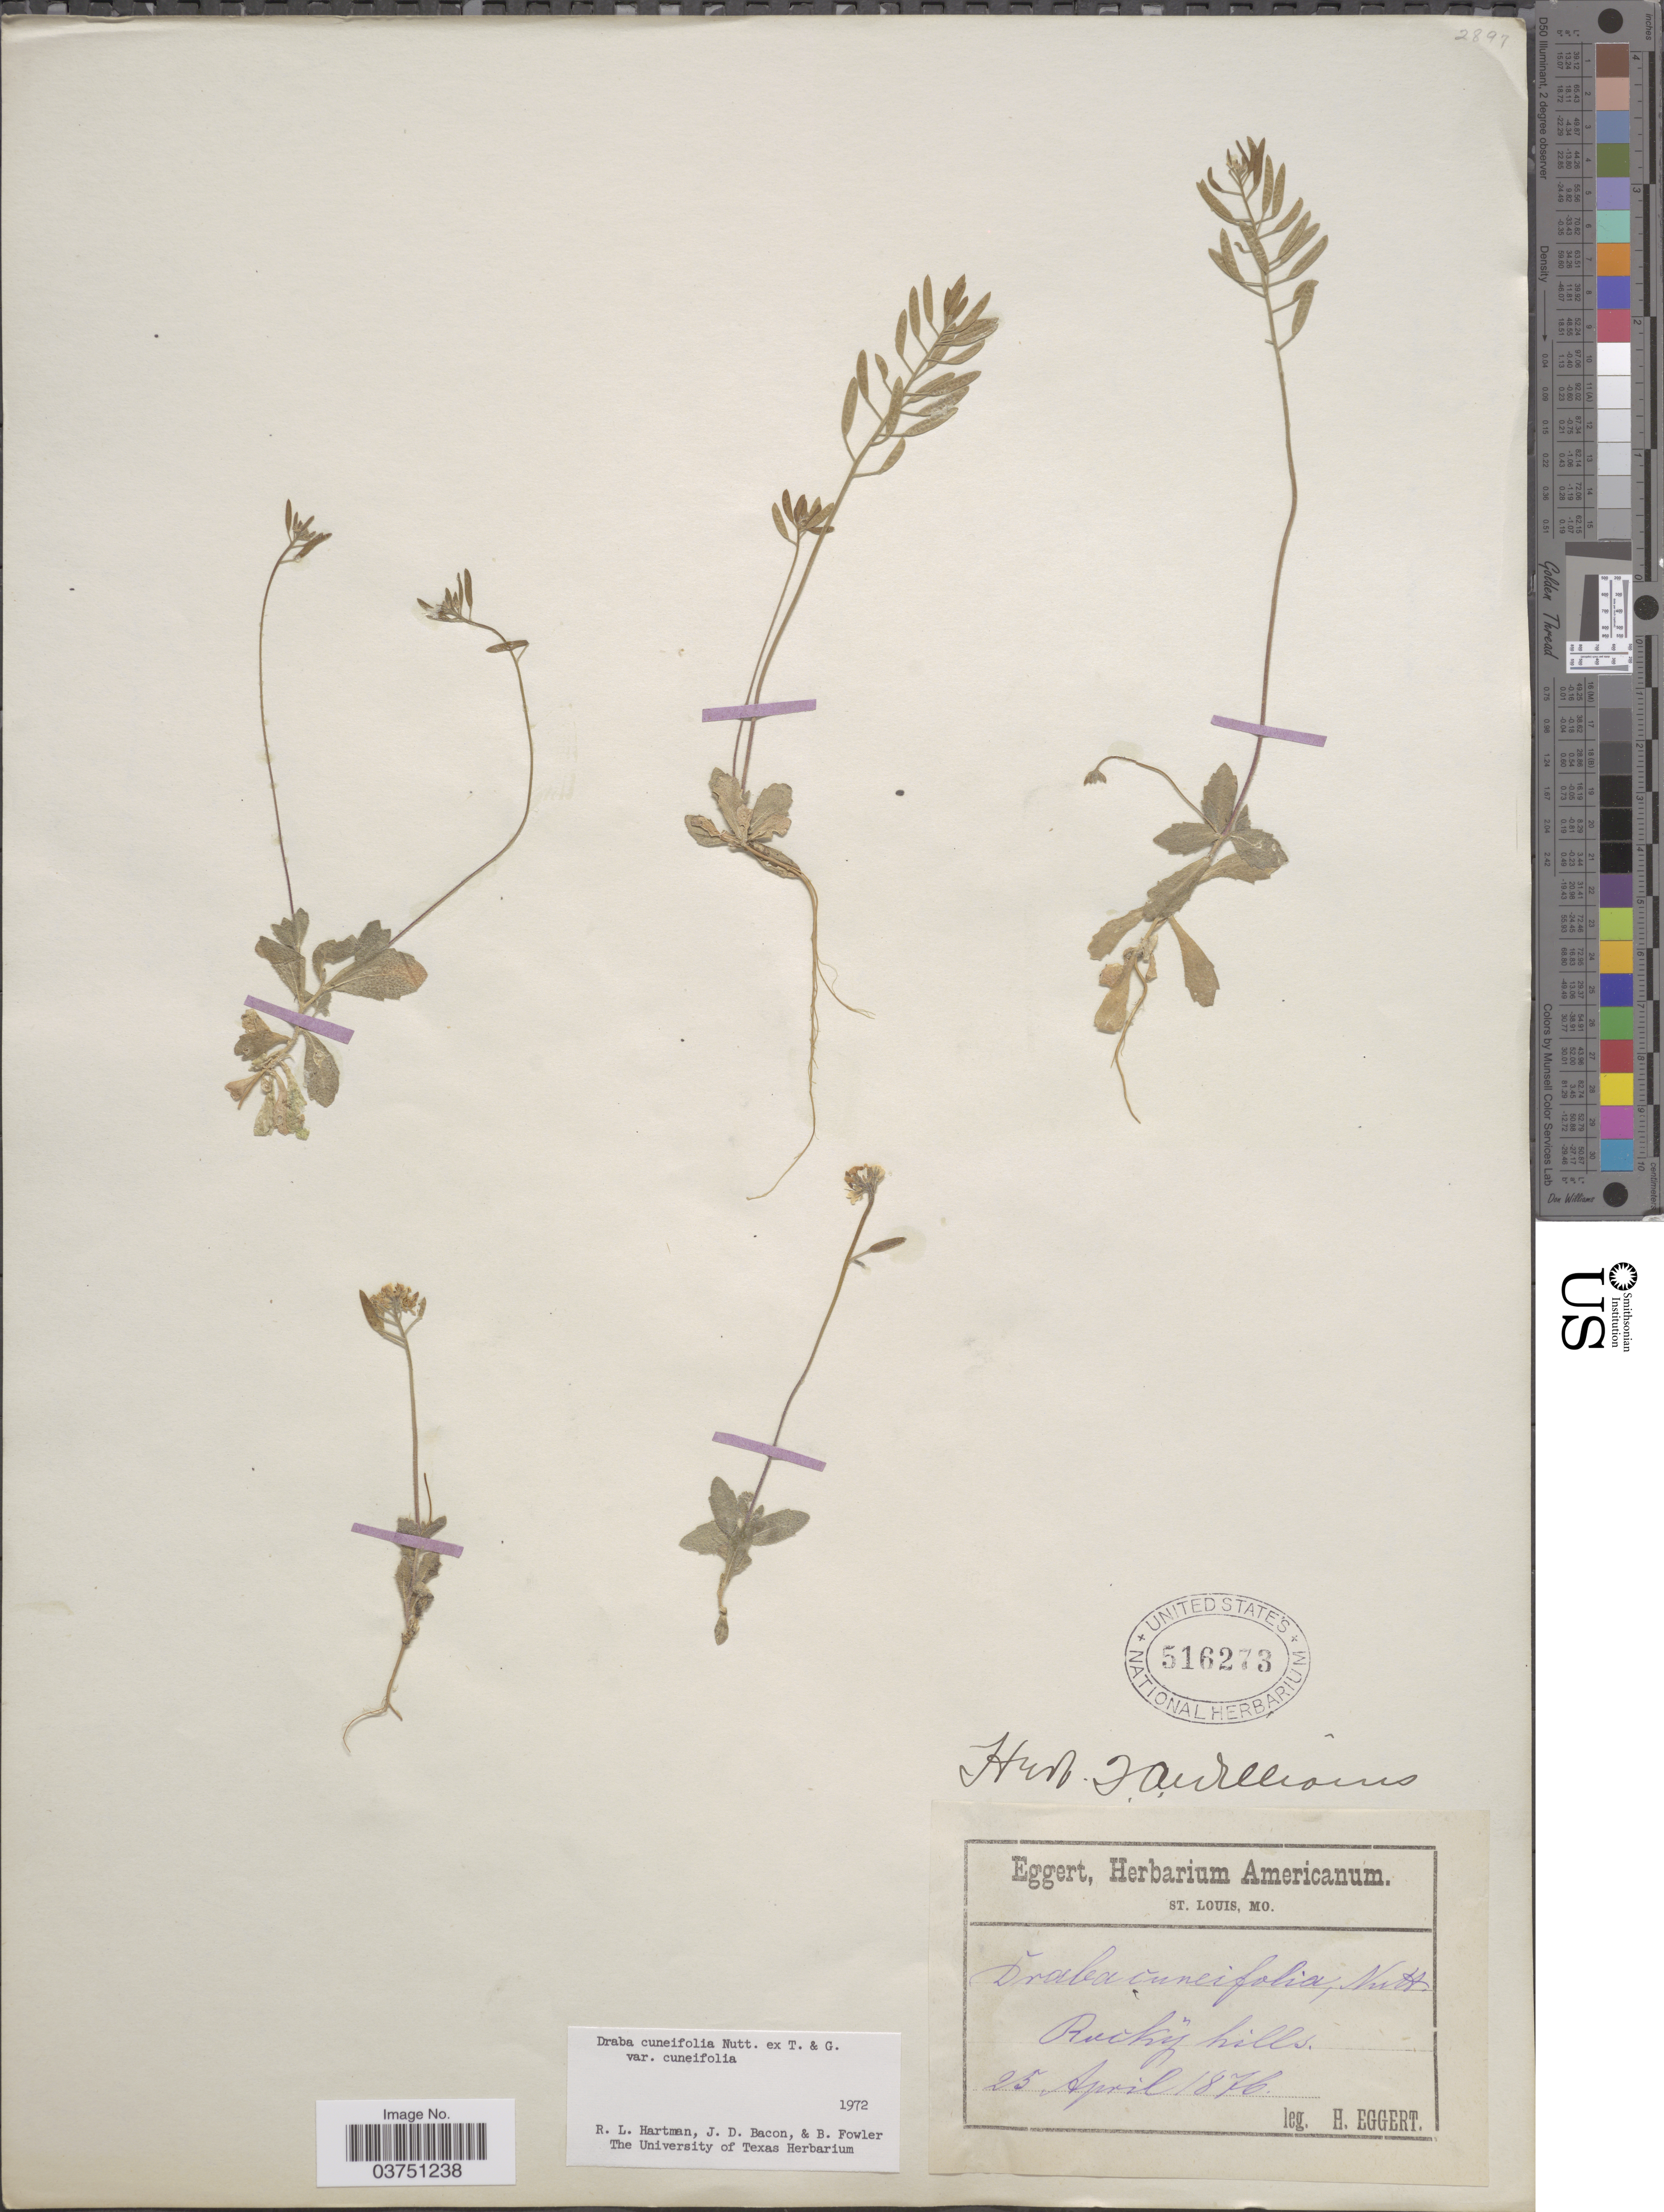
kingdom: Plantae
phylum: Tracheophyta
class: Magnoliopsida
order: Brassicales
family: Brassicaceae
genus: Draba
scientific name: Draba cuneifolia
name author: Nutt.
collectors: H. Eggert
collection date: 1876-04-25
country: United States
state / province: Missouri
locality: Rocky hills.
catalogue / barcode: US 516273